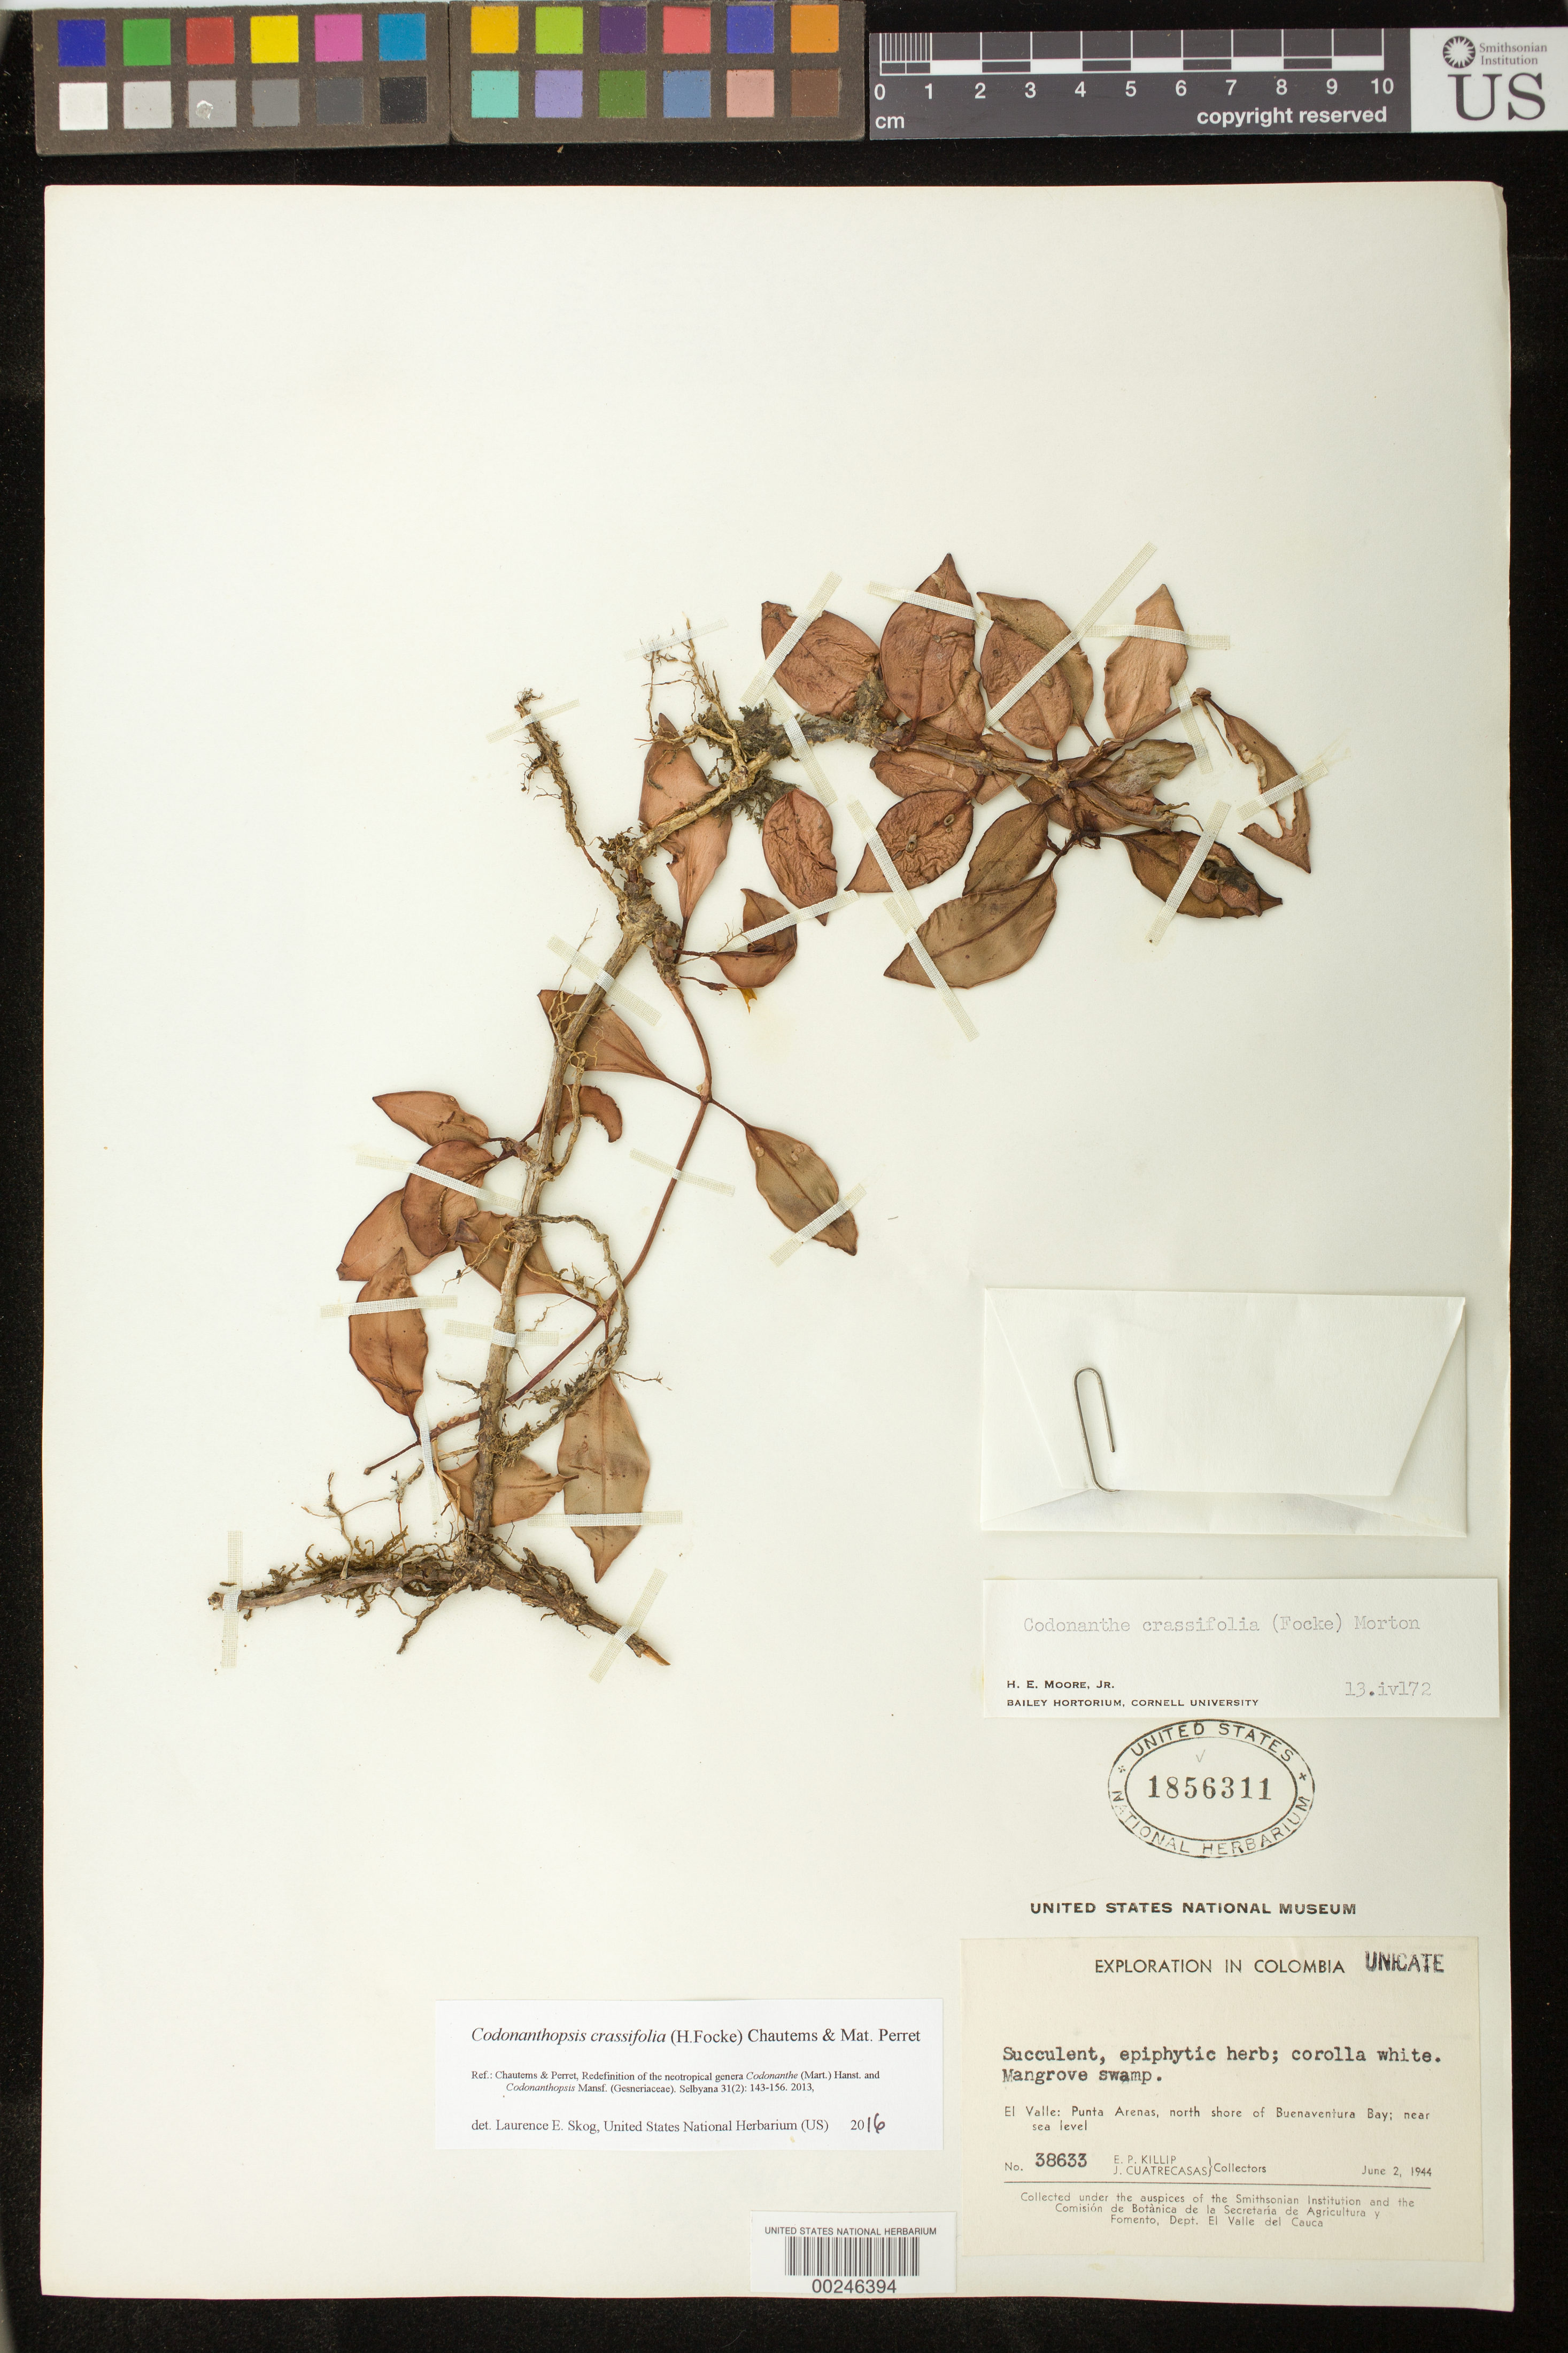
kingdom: Plantae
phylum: Tracheophyta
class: Magnoliopsida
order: Lamiales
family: Gesneriaceae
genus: Codonanthopsis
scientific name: Codonanthopsis crassifolia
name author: (H. Focke) Chautems & Mat.Perret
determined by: Skog, Laurence E.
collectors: E. P. Killip & J. Cuatrecasas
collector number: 38633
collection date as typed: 02 Jun 1944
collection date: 1944-06-02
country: Colombia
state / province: Valle del Cauca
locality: Punta Arenas, north shore of Buenaventura Bay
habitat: Mangrove swamp, near sea level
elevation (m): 0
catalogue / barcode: US 1856311